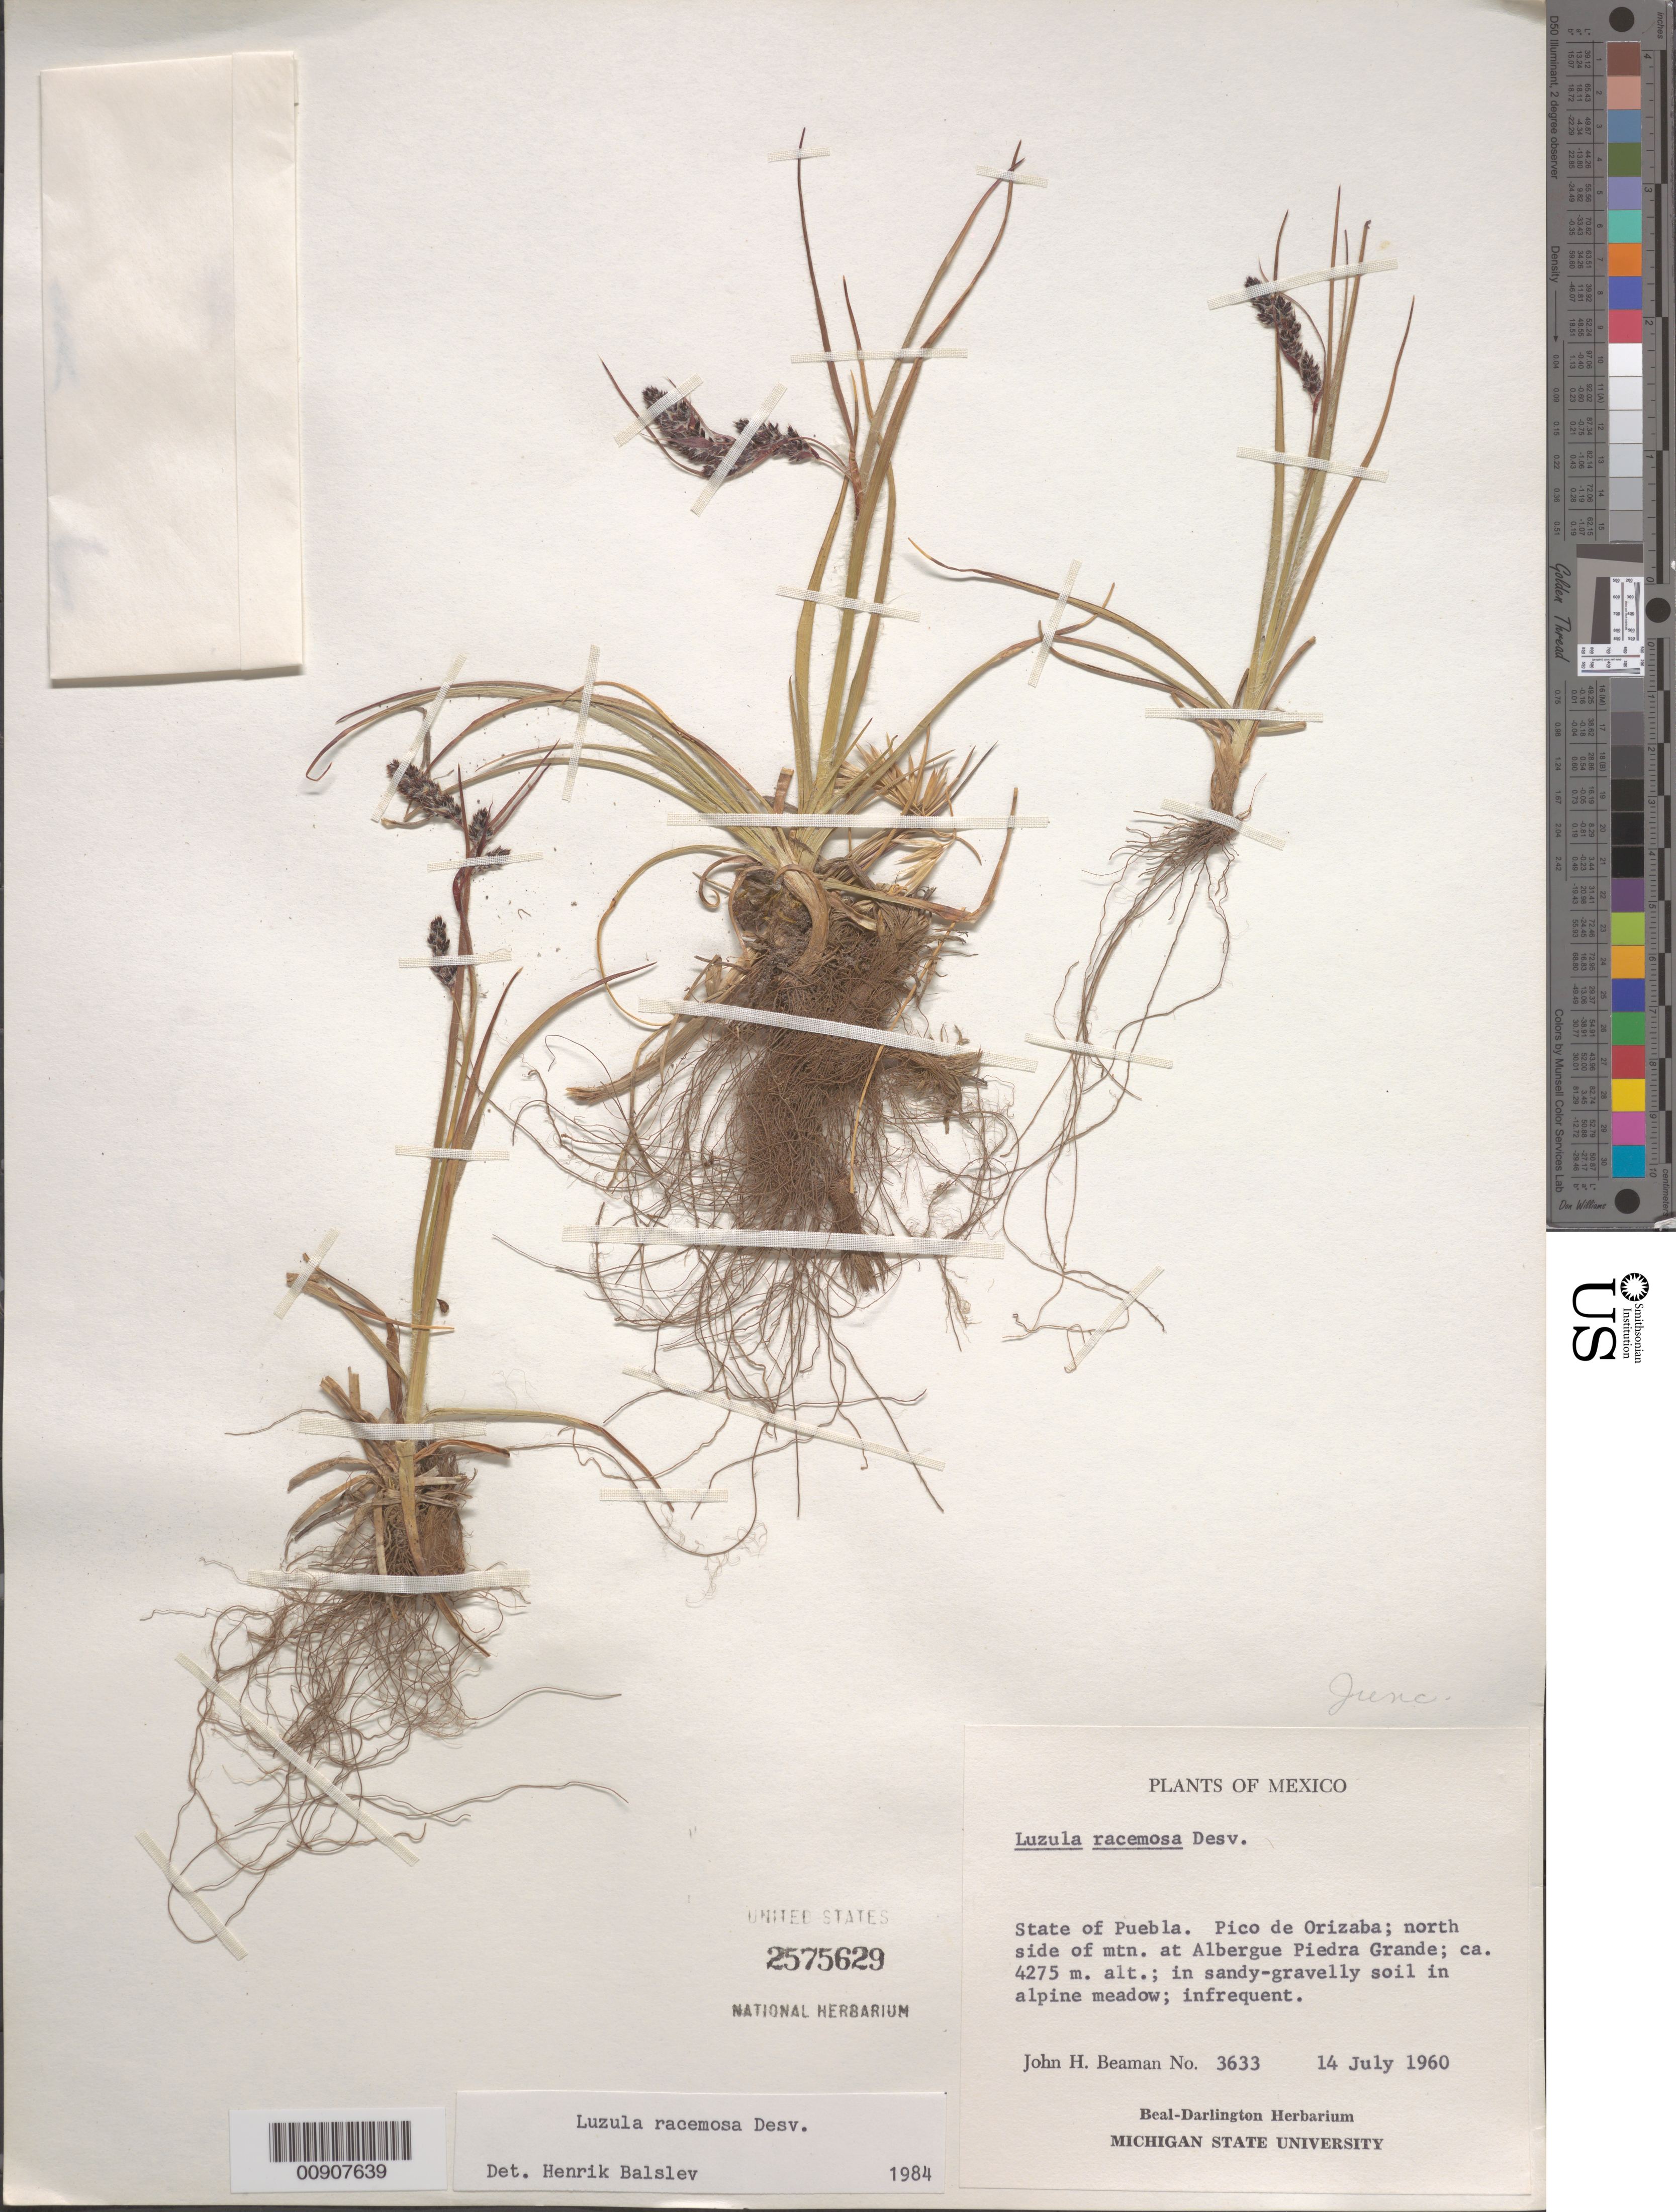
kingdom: Plantae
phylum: Tracheophyta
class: Liliopsida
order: Poales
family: Juncaceae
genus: Luzula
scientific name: Luzula racemosa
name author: Desv.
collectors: J. H. Beaman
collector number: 3633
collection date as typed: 14 Jul 1960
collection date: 1960-07-14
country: Mexico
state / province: Puebla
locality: State of Puebla. Pico de Orizaba; north side of mtn. at Albergue Piedra Grande.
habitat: In sandy-gravely soil in alpine meadow.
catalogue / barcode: US 2575629